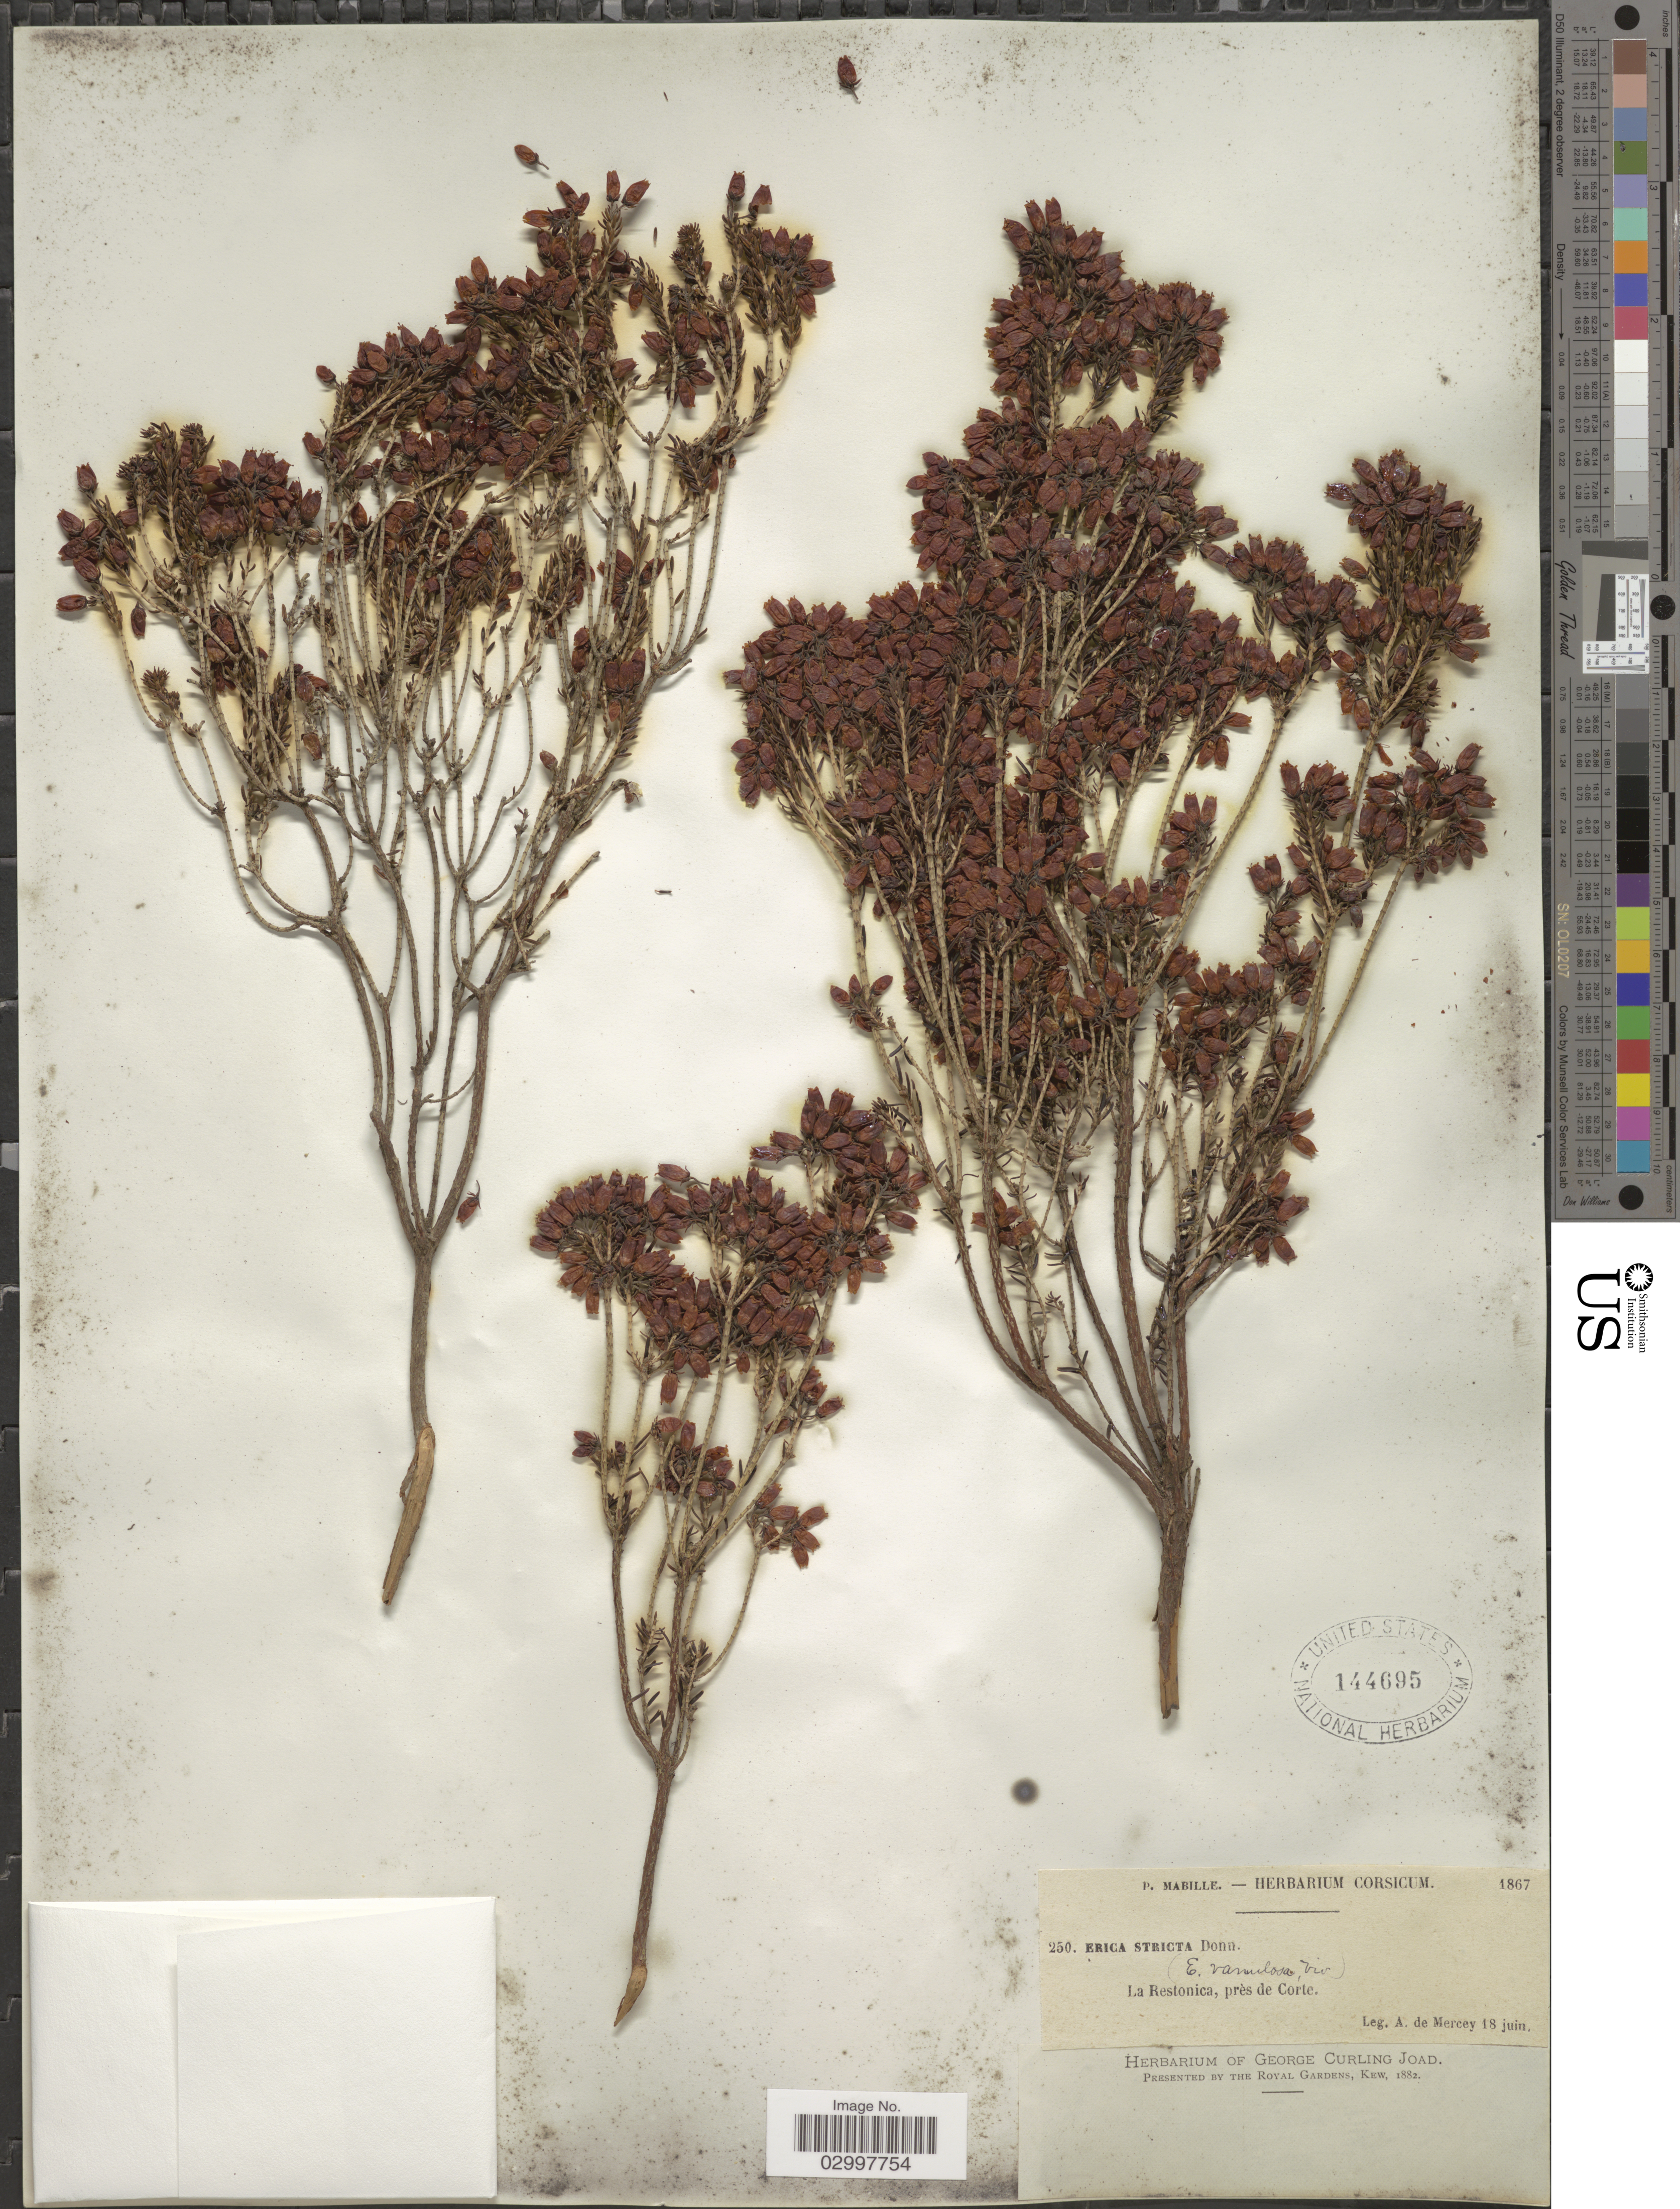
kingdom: Plantae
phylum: Tracheophyta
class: Magnoliopsida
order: Ericales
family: Ericaceae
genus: Erica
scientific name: Erica stricta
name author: Donn ex Willd.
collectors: A. De Mercey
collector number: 250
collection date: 1867-06-18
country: France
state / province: Corsica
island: Corse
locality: La Restonica, près de Corte.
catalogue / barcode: US 144695